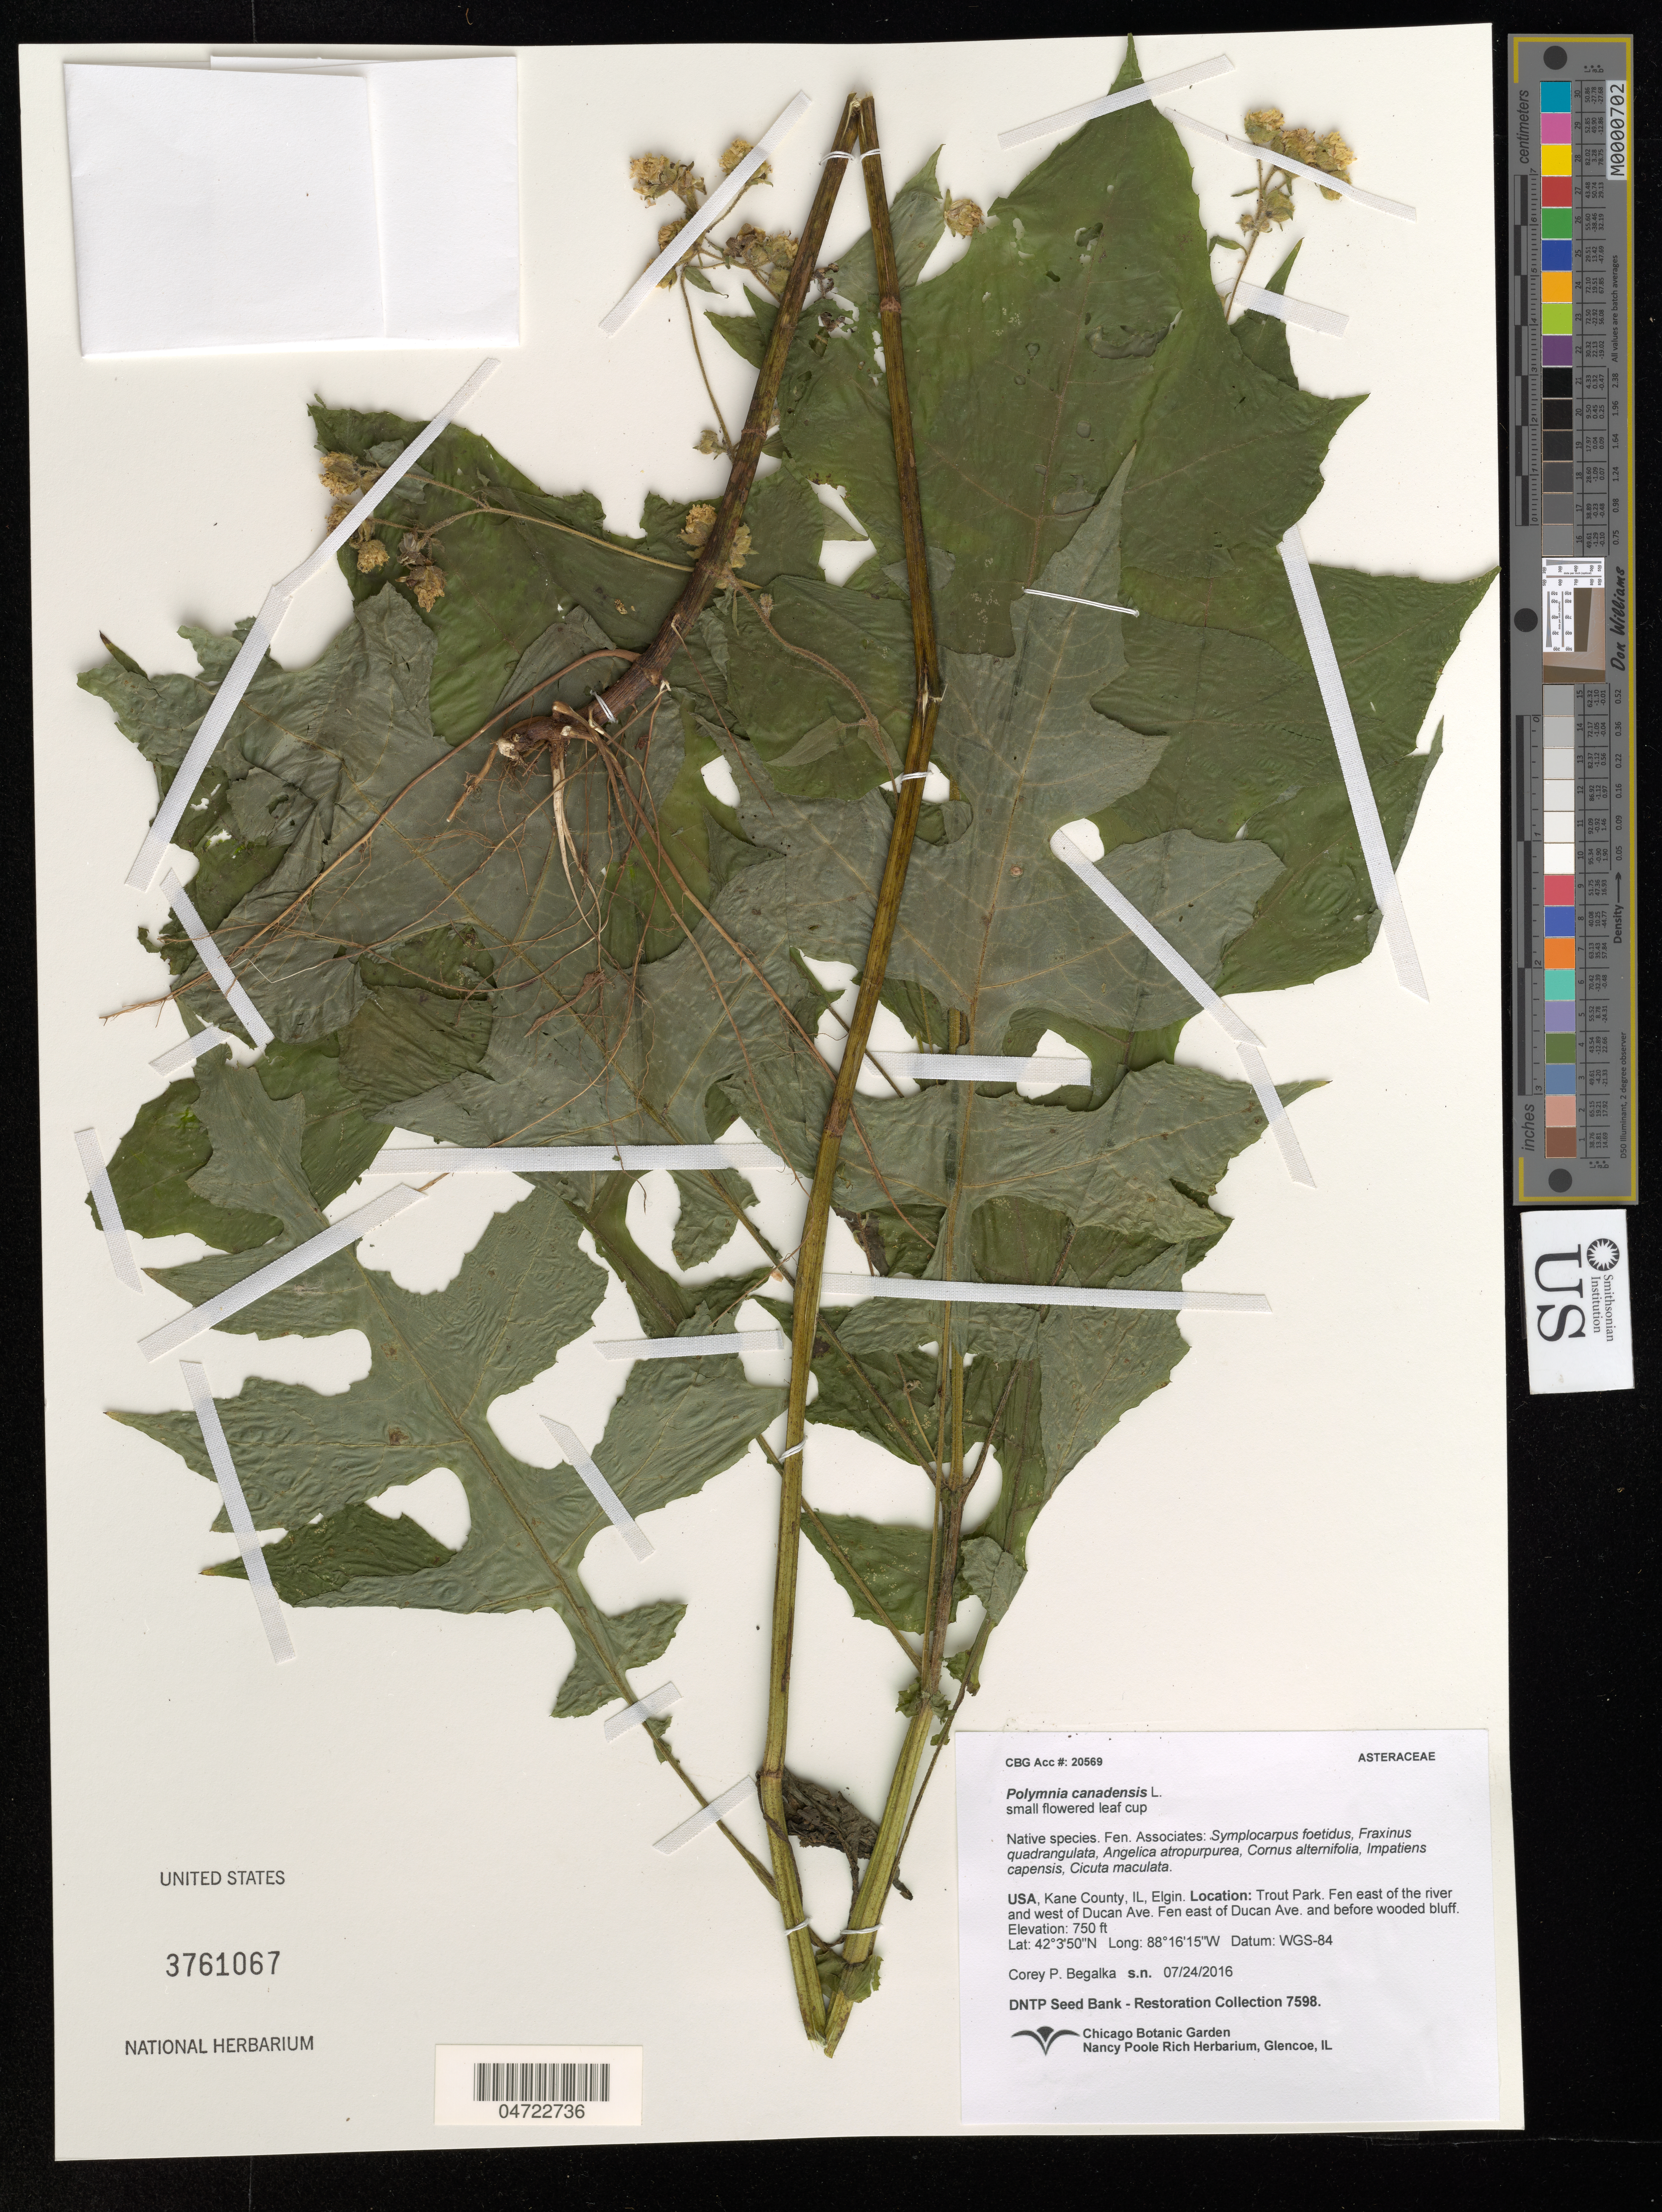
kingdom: Plantae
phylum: Tracheophyta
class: Magnoliopsida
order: Asterales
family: Asteraceae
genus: Polymnia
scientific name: Polymnia canadensis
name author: L.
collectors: C. Begalka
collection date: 2016-07-24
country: United States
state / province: Illinois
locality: Kane County, Elgin. Trout Park. Fen east of the river and west of Ducan Ave. Fen east of Ducan Ave. and before wooded bluff.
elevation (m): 229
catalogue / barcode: US 3761067